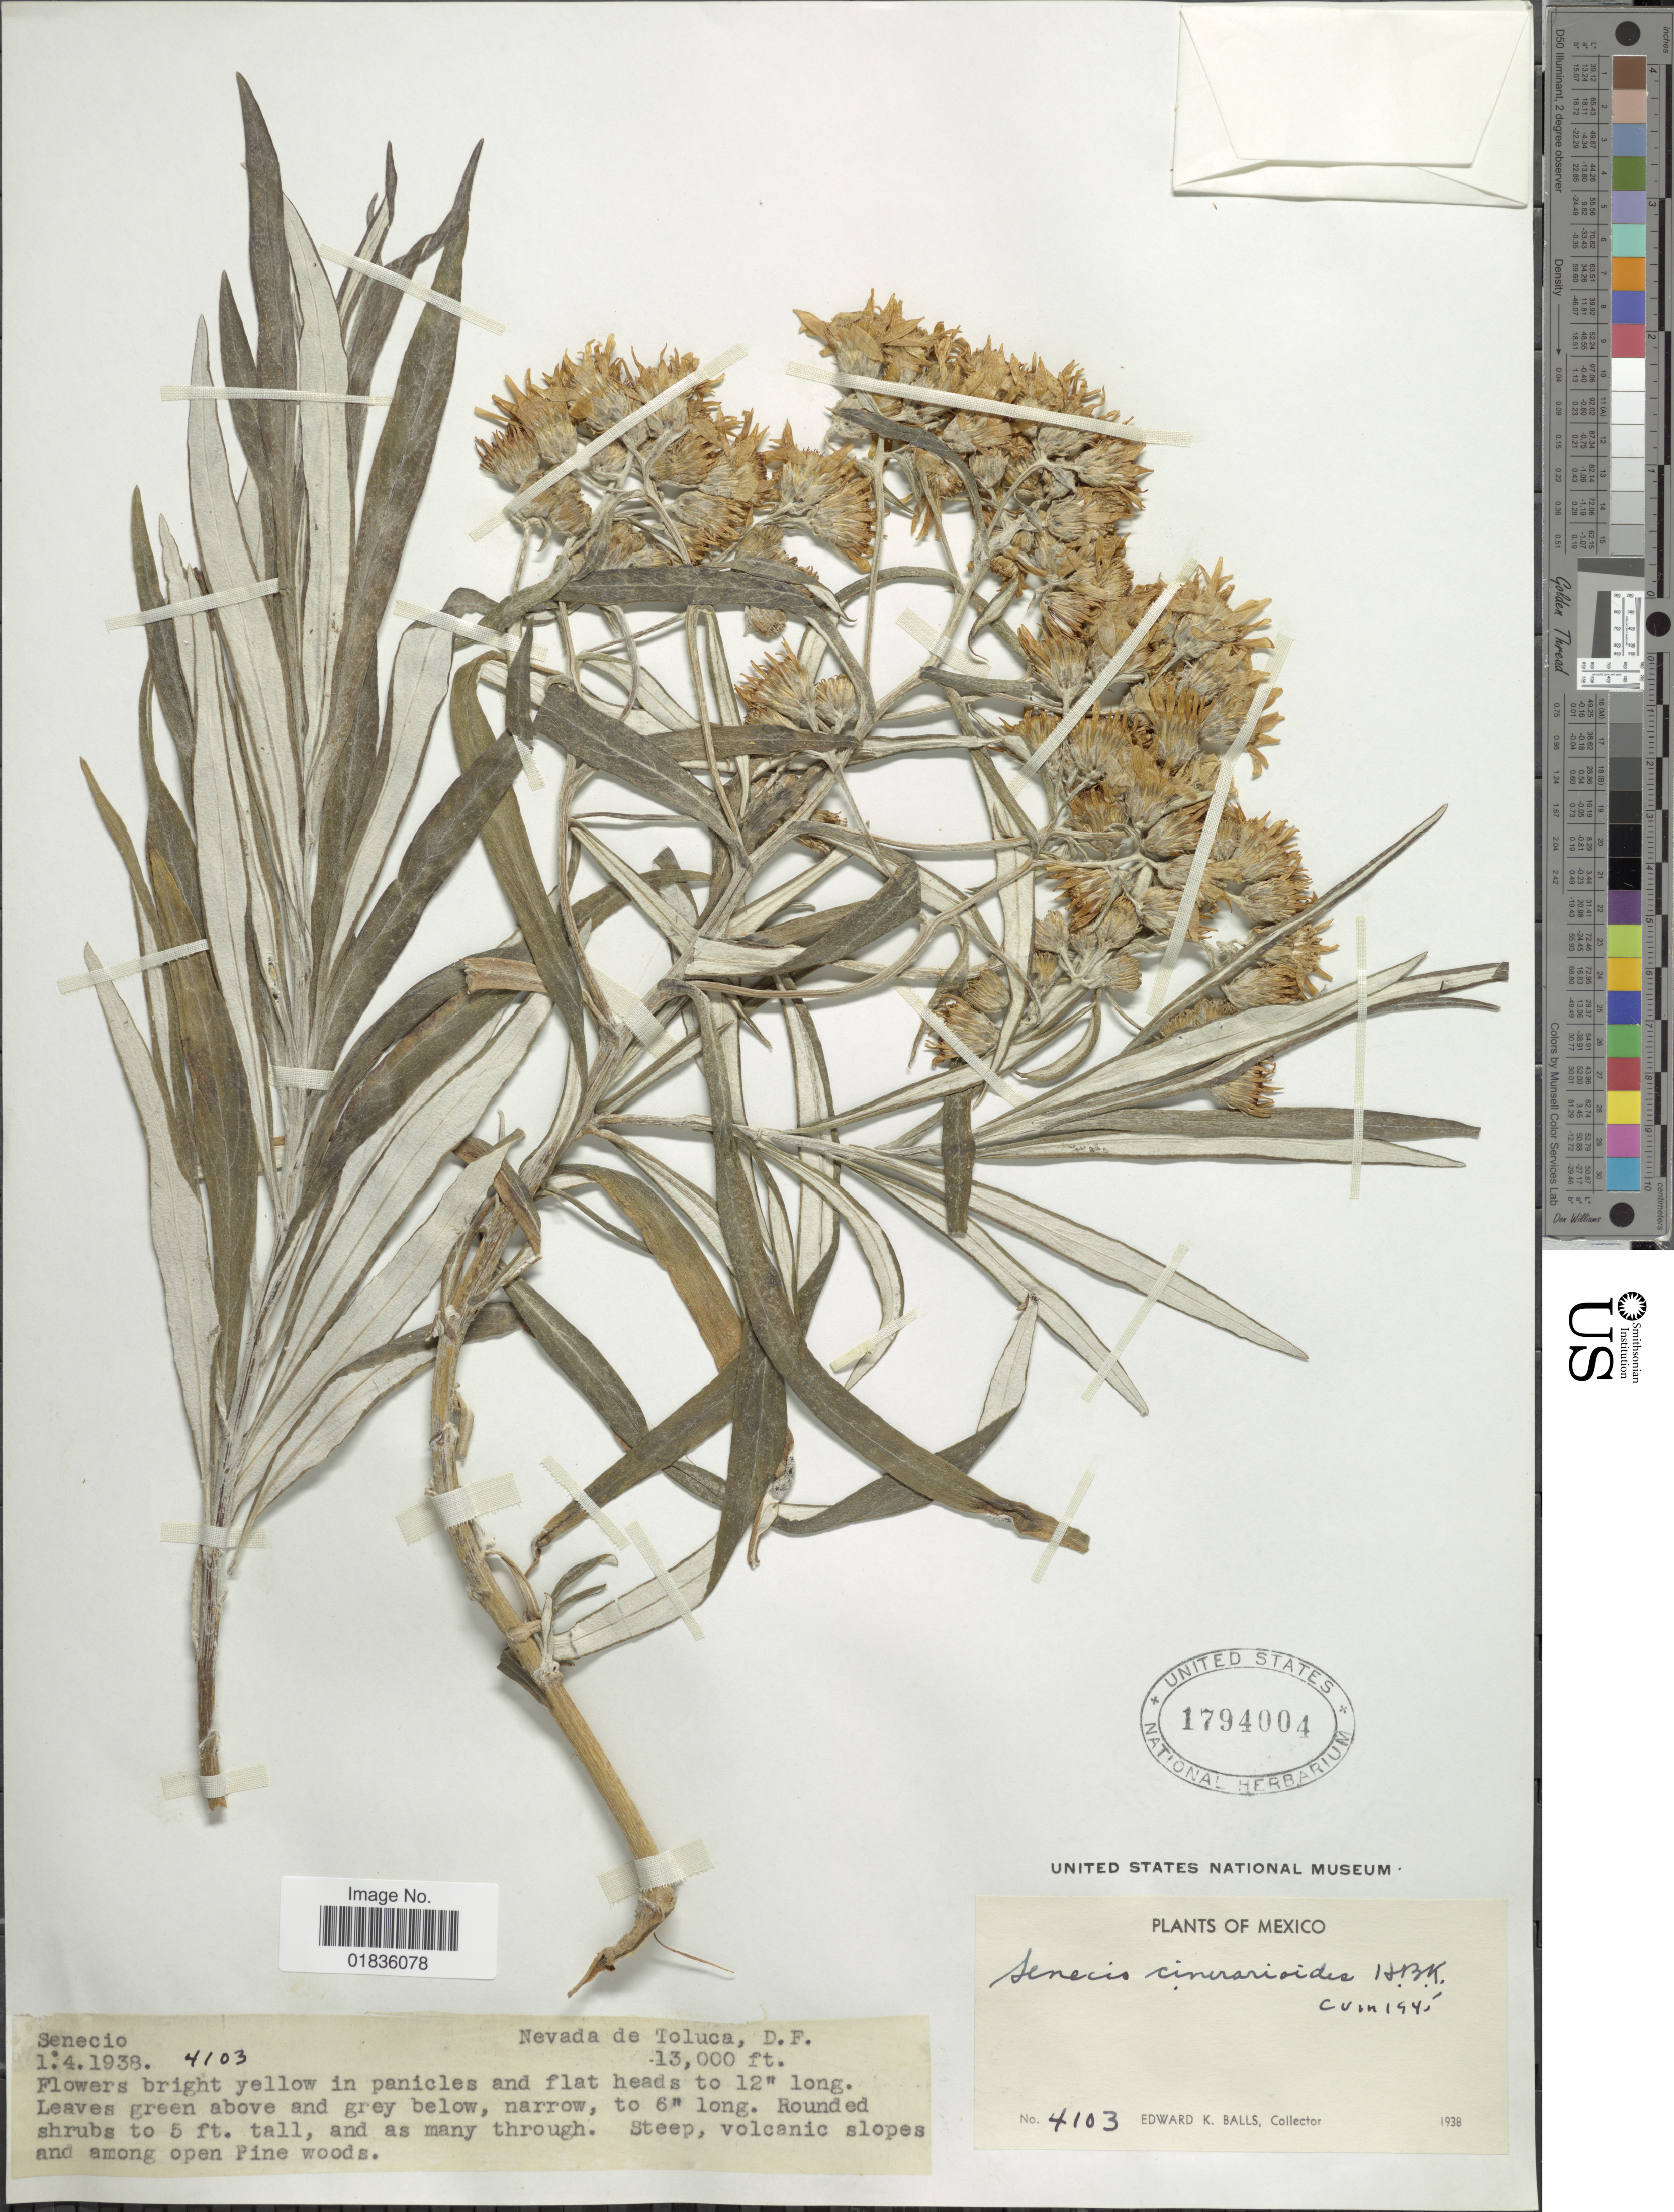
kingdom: Plantae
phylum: Tracheophyta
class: Magnoliopsida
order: Asterales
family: Asteraceae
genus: Senecio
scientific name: Senecio cinerarioides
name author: Kunth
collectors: E. K. Balls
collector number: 4103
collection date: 1938-04-01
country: Mexico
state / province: Distrito Federal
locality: Nevada de Toluca.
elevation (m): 3962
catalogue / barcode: US 1794004